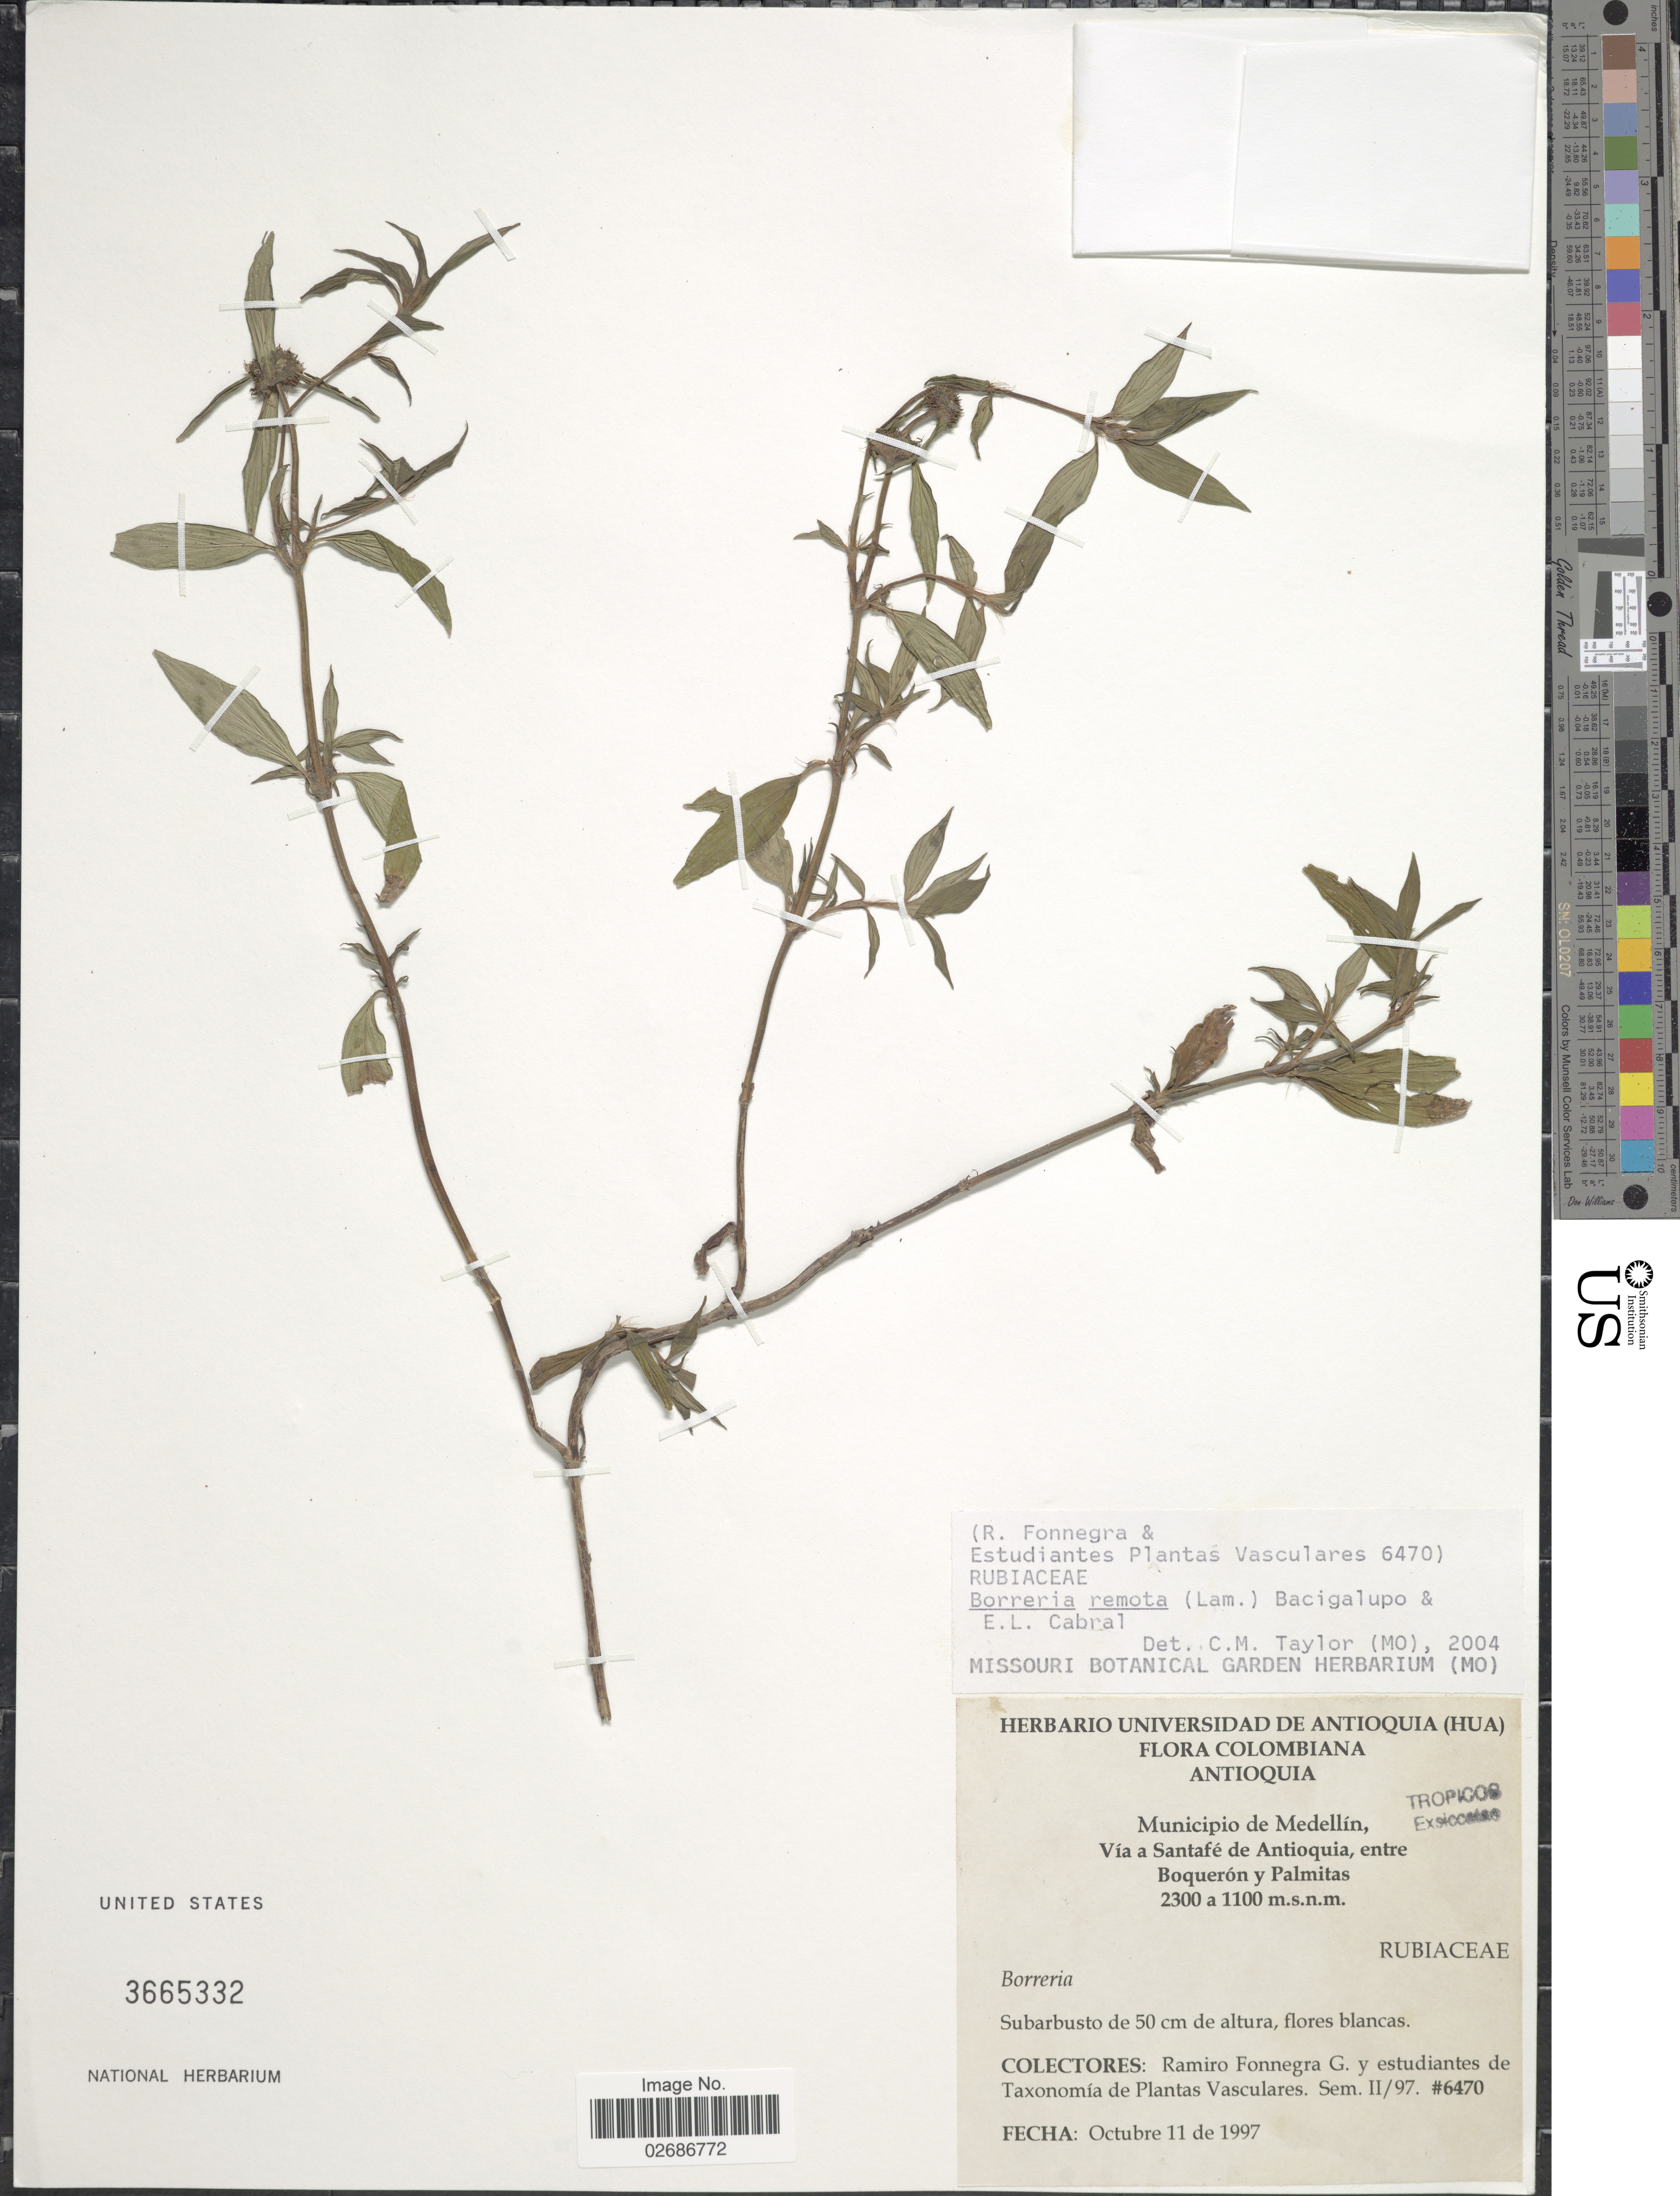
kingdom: Plantae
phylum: Tracheophyta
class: Magnoliopsida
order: Gentianales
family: Rubiaceae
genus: Borreria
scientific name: Borreria remota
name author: (Lam.) Bacigalupo & E.L. Cabral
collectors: R. Fonnegra G. & I. Estudiantes de Taxonomía de Plant. Vasculares sem.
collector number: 6470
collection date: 1997-10-11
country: Colombia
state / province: Antioquia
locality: Municipio de Medellin, Via Santafe de Antioquia, entre Boqueron y Palmitas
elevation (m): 1100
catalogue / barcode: US 3665332